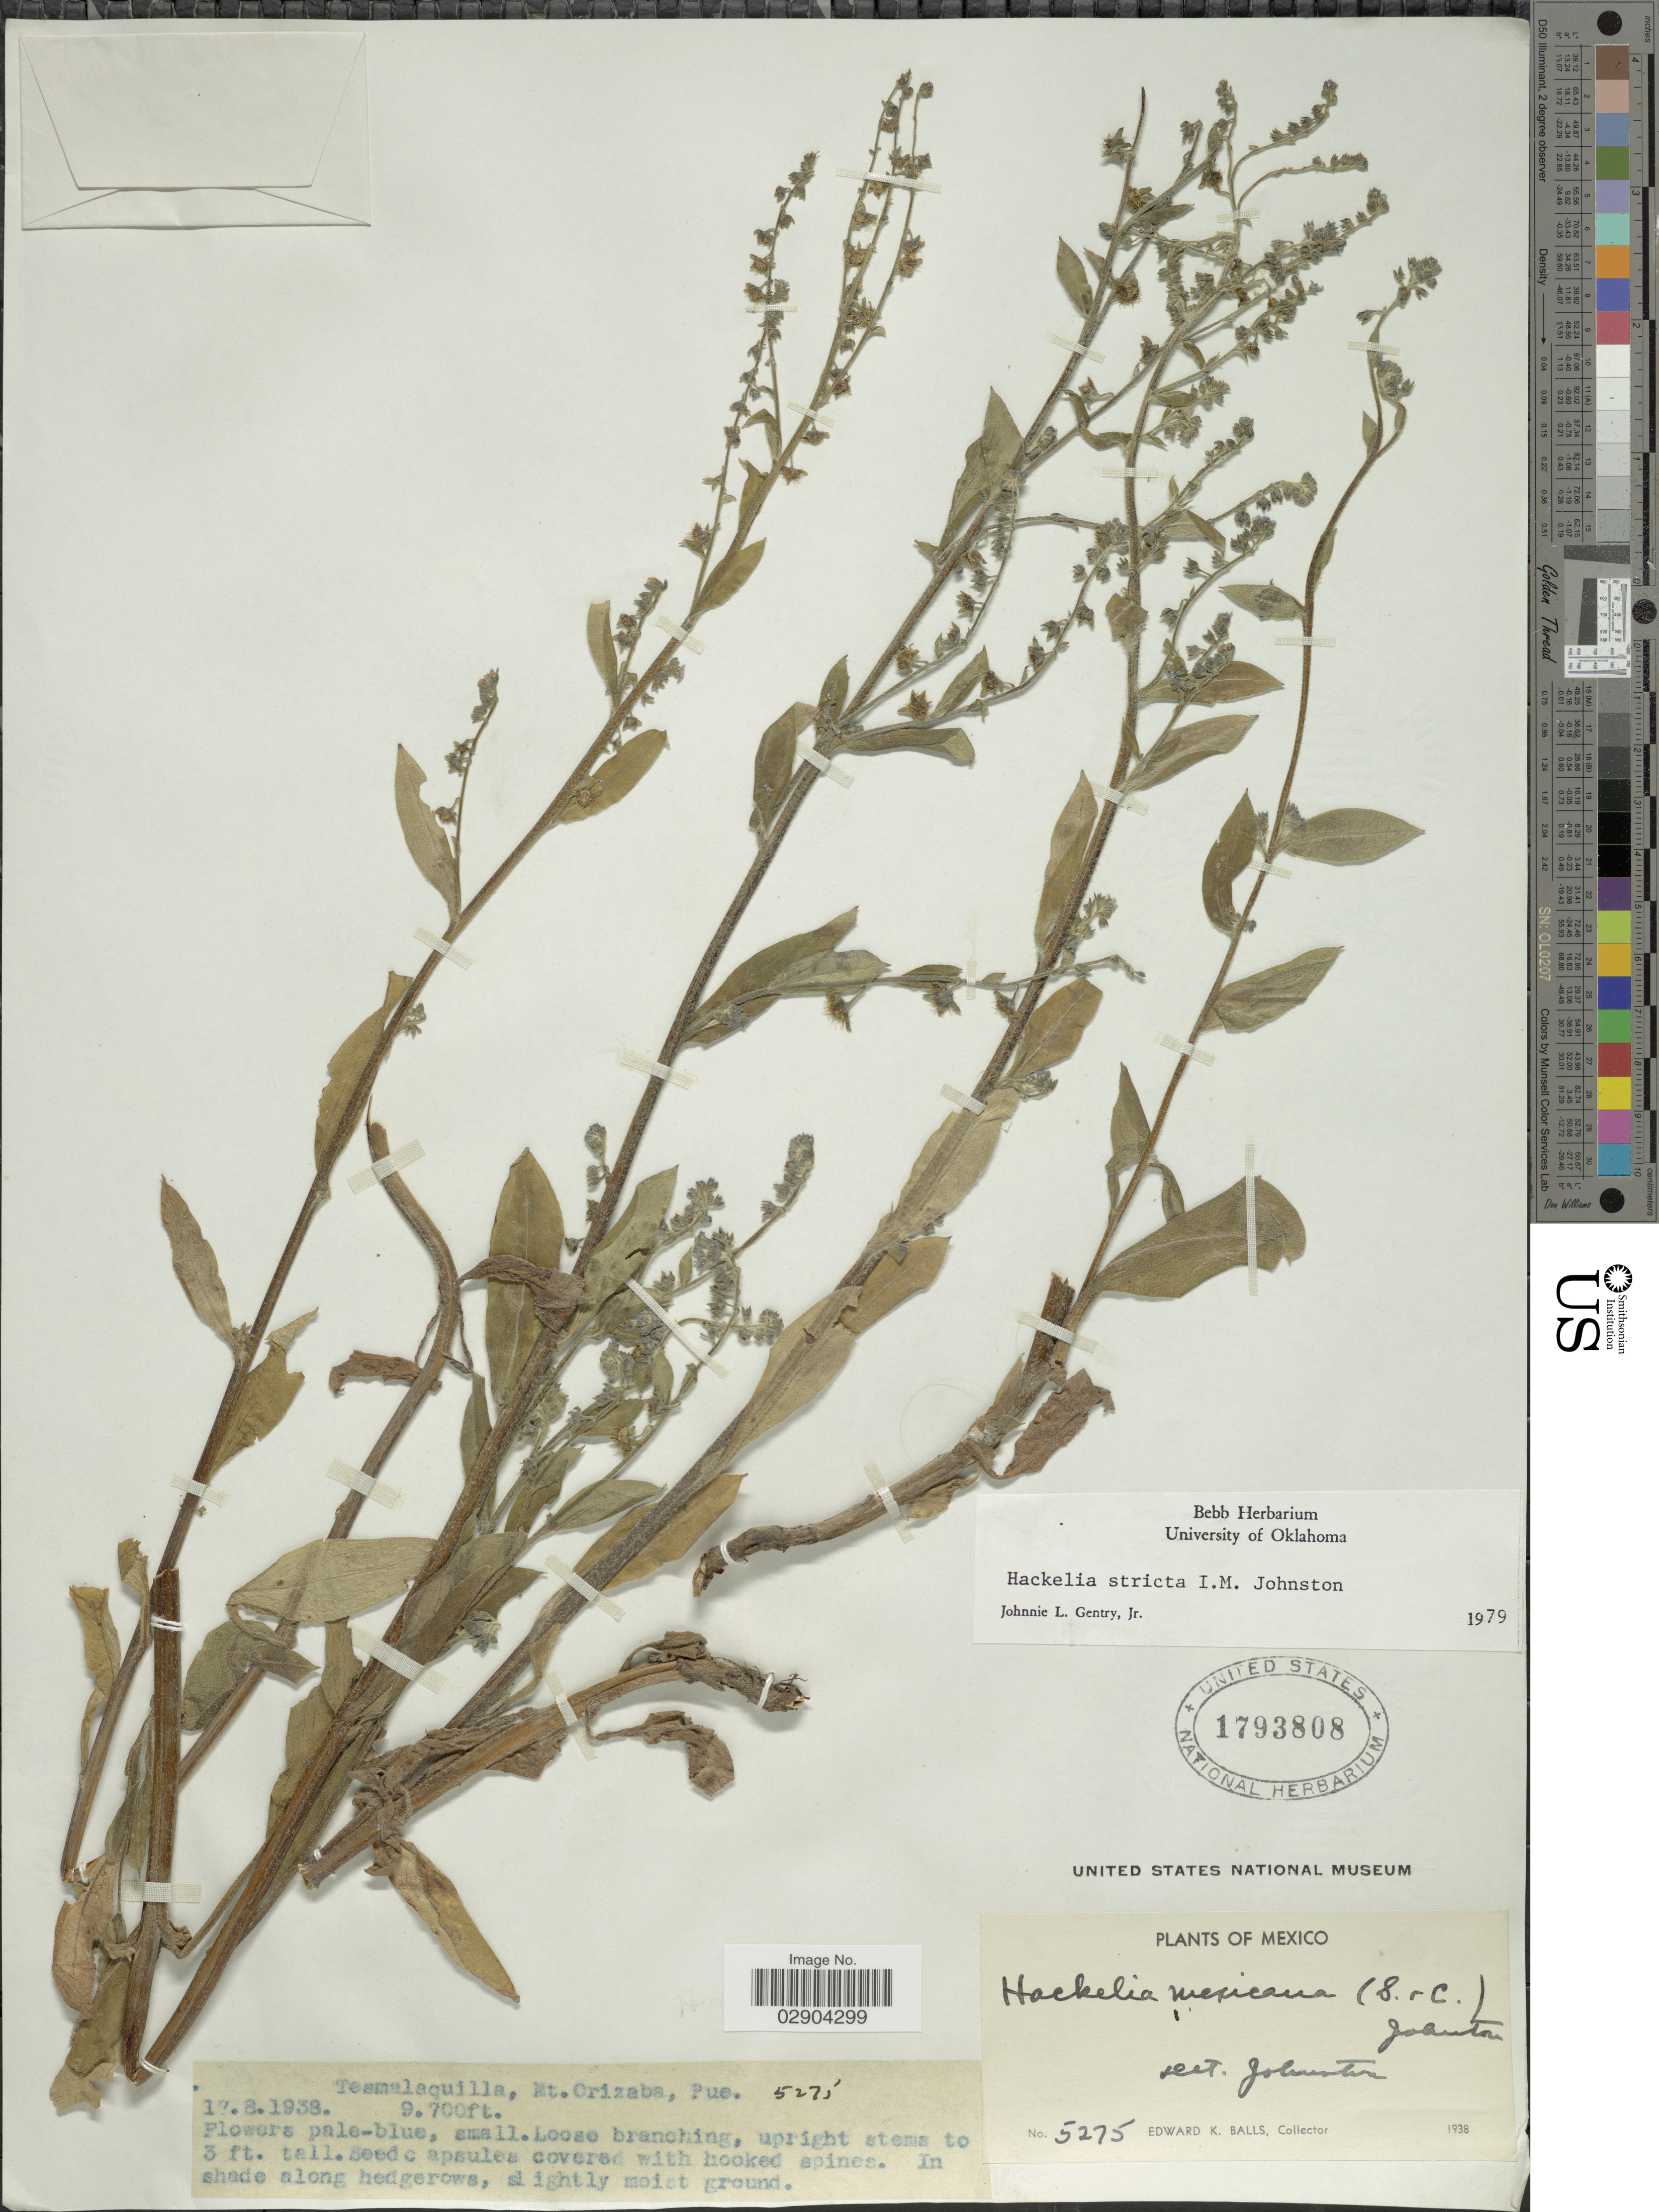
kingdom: Plantae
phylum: Tracheophyta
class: Magnoliopsida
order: Boraginales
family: Boraginaceae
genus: Hackelia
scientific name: Hackelia mexicana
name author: (Schltdl. & Cham.) I.M. Johnst.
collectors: E. K. Balls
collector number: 5275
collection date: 1938-08-17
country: Mexico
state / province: Puebla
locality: Tesmalaquilla, Mt. Orizaba, Pue.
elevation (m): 2957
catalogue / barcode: US 1793808